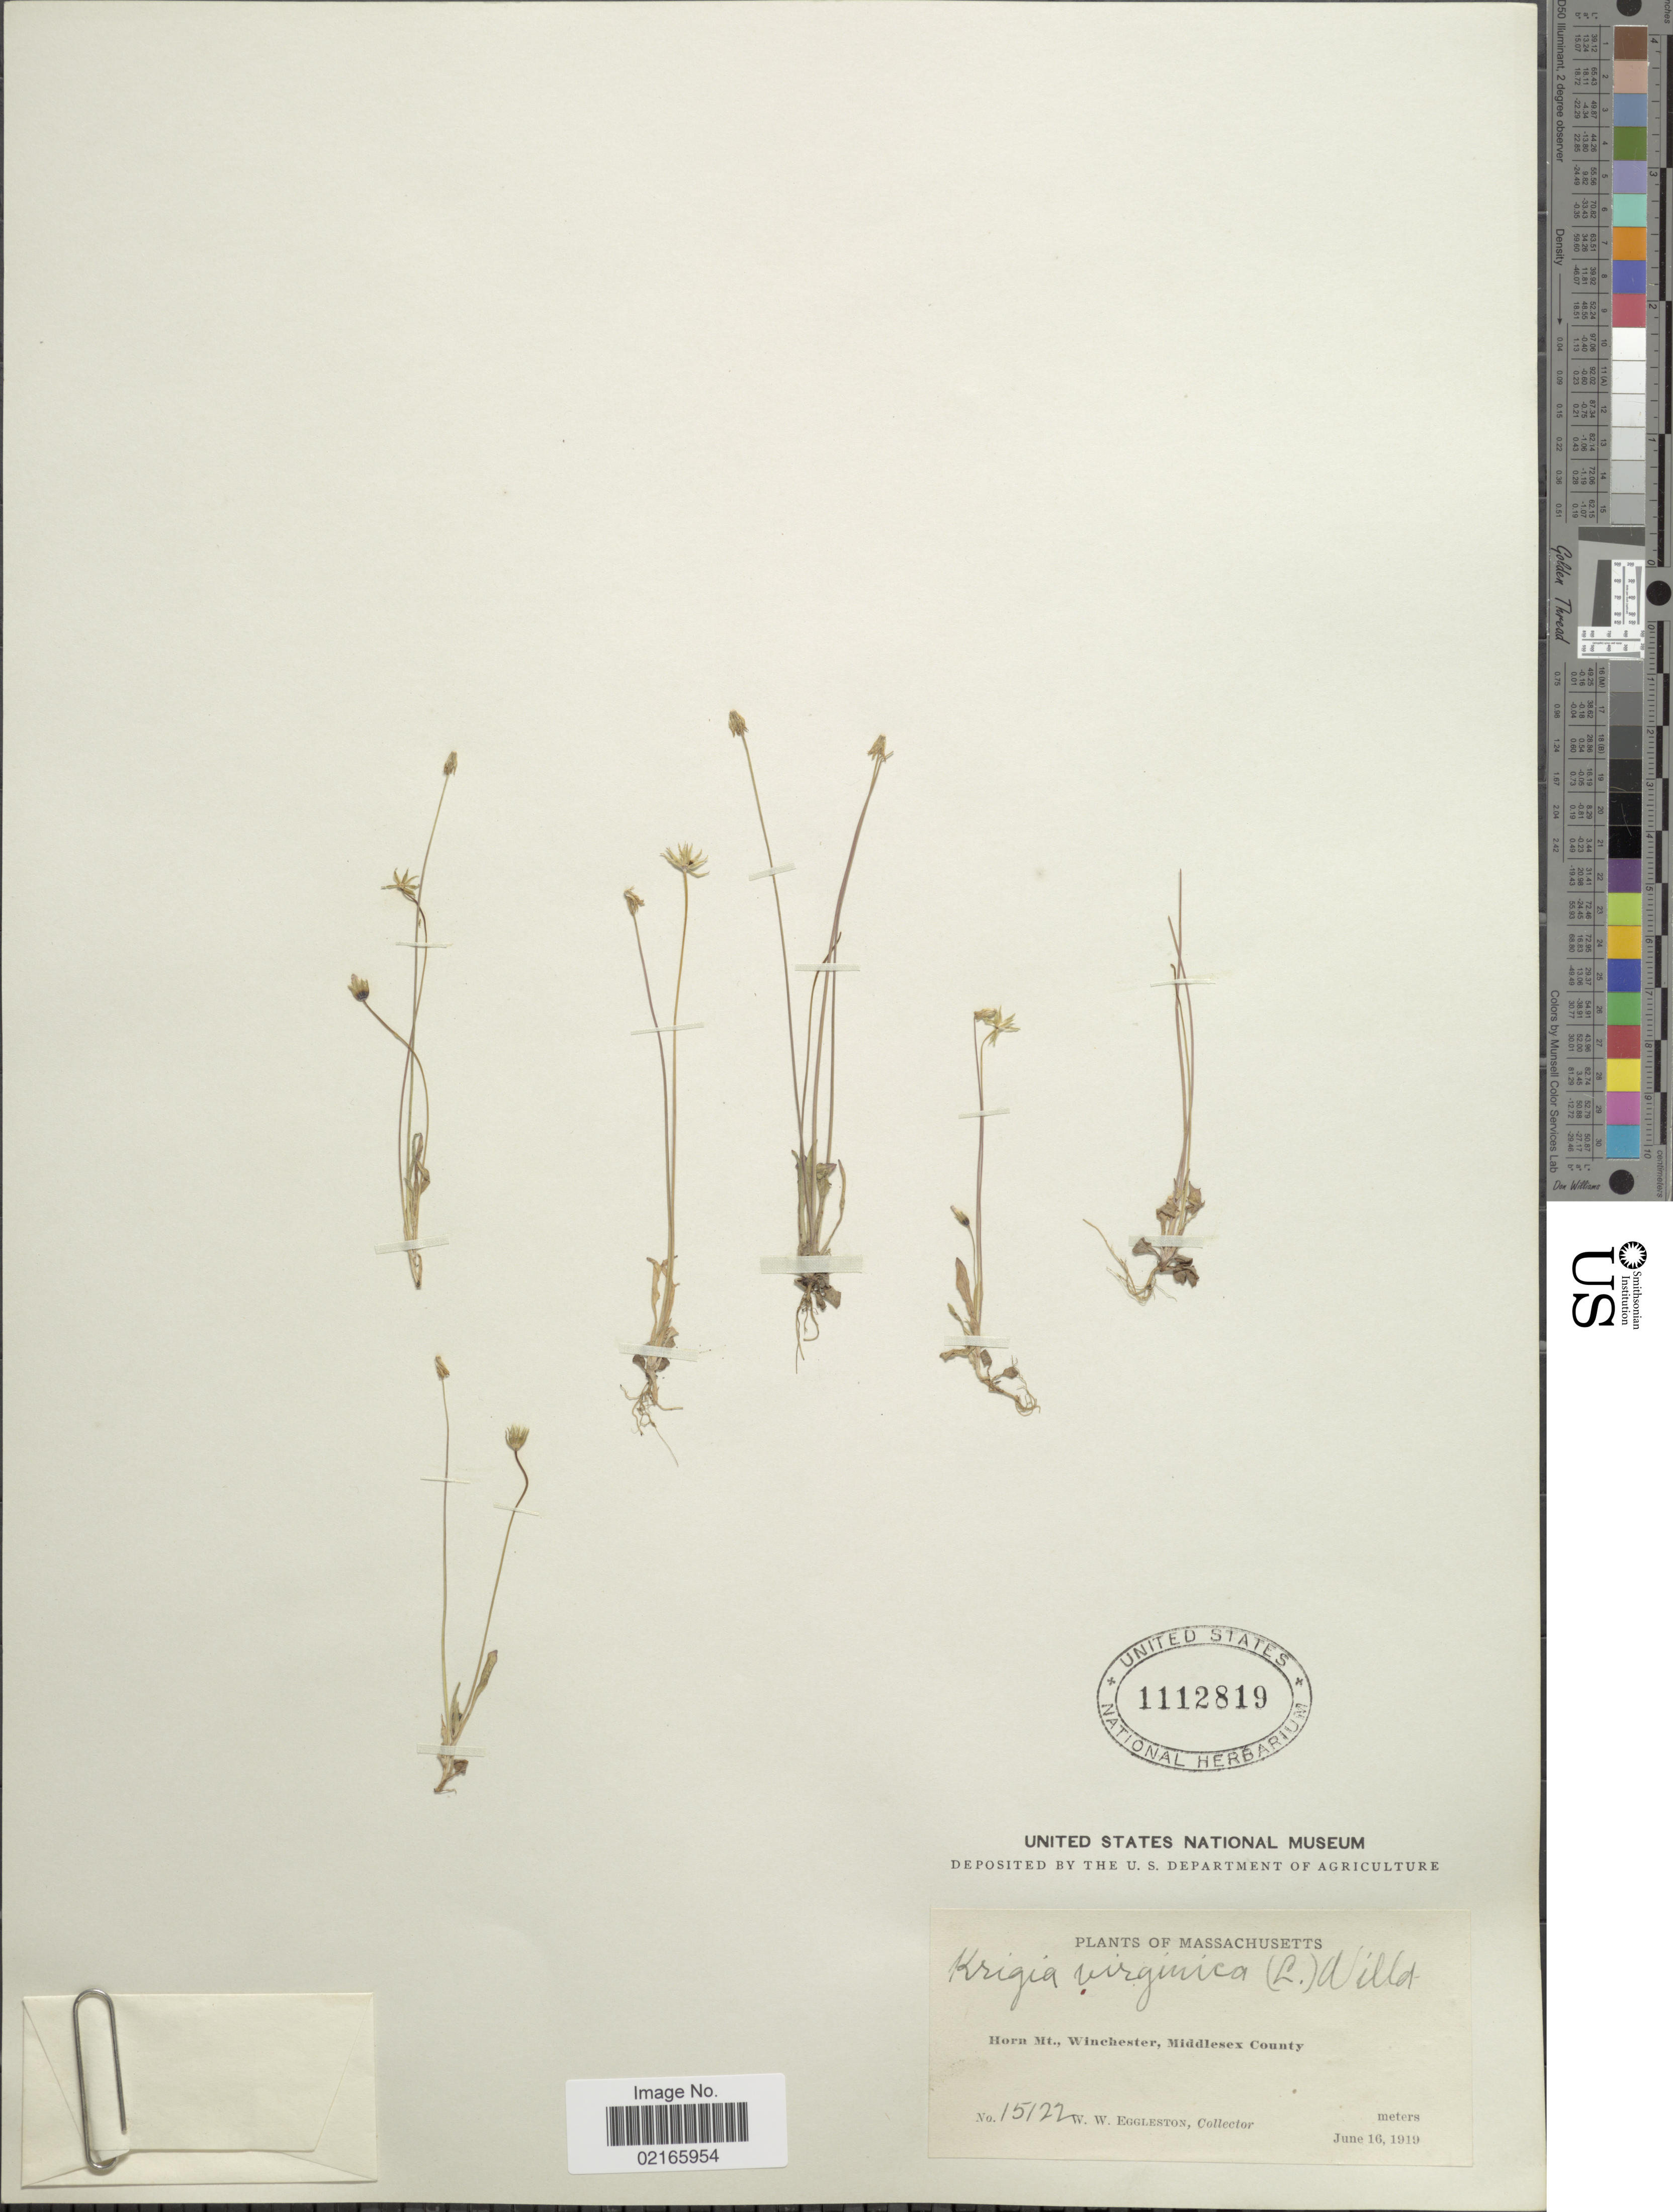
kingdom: Plantae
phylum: Tracheophyta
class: Magnoliopsida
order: Asterales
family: Asteraceae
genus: Krigia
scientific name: Krigia virginica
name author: (L.) Willd.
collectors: W. W. Eggleston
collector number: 15122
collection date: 1919-06-16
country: United States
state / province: Massachusetts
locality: Horn Mt., Winchester, Middlesex County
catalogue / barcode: US 1112819